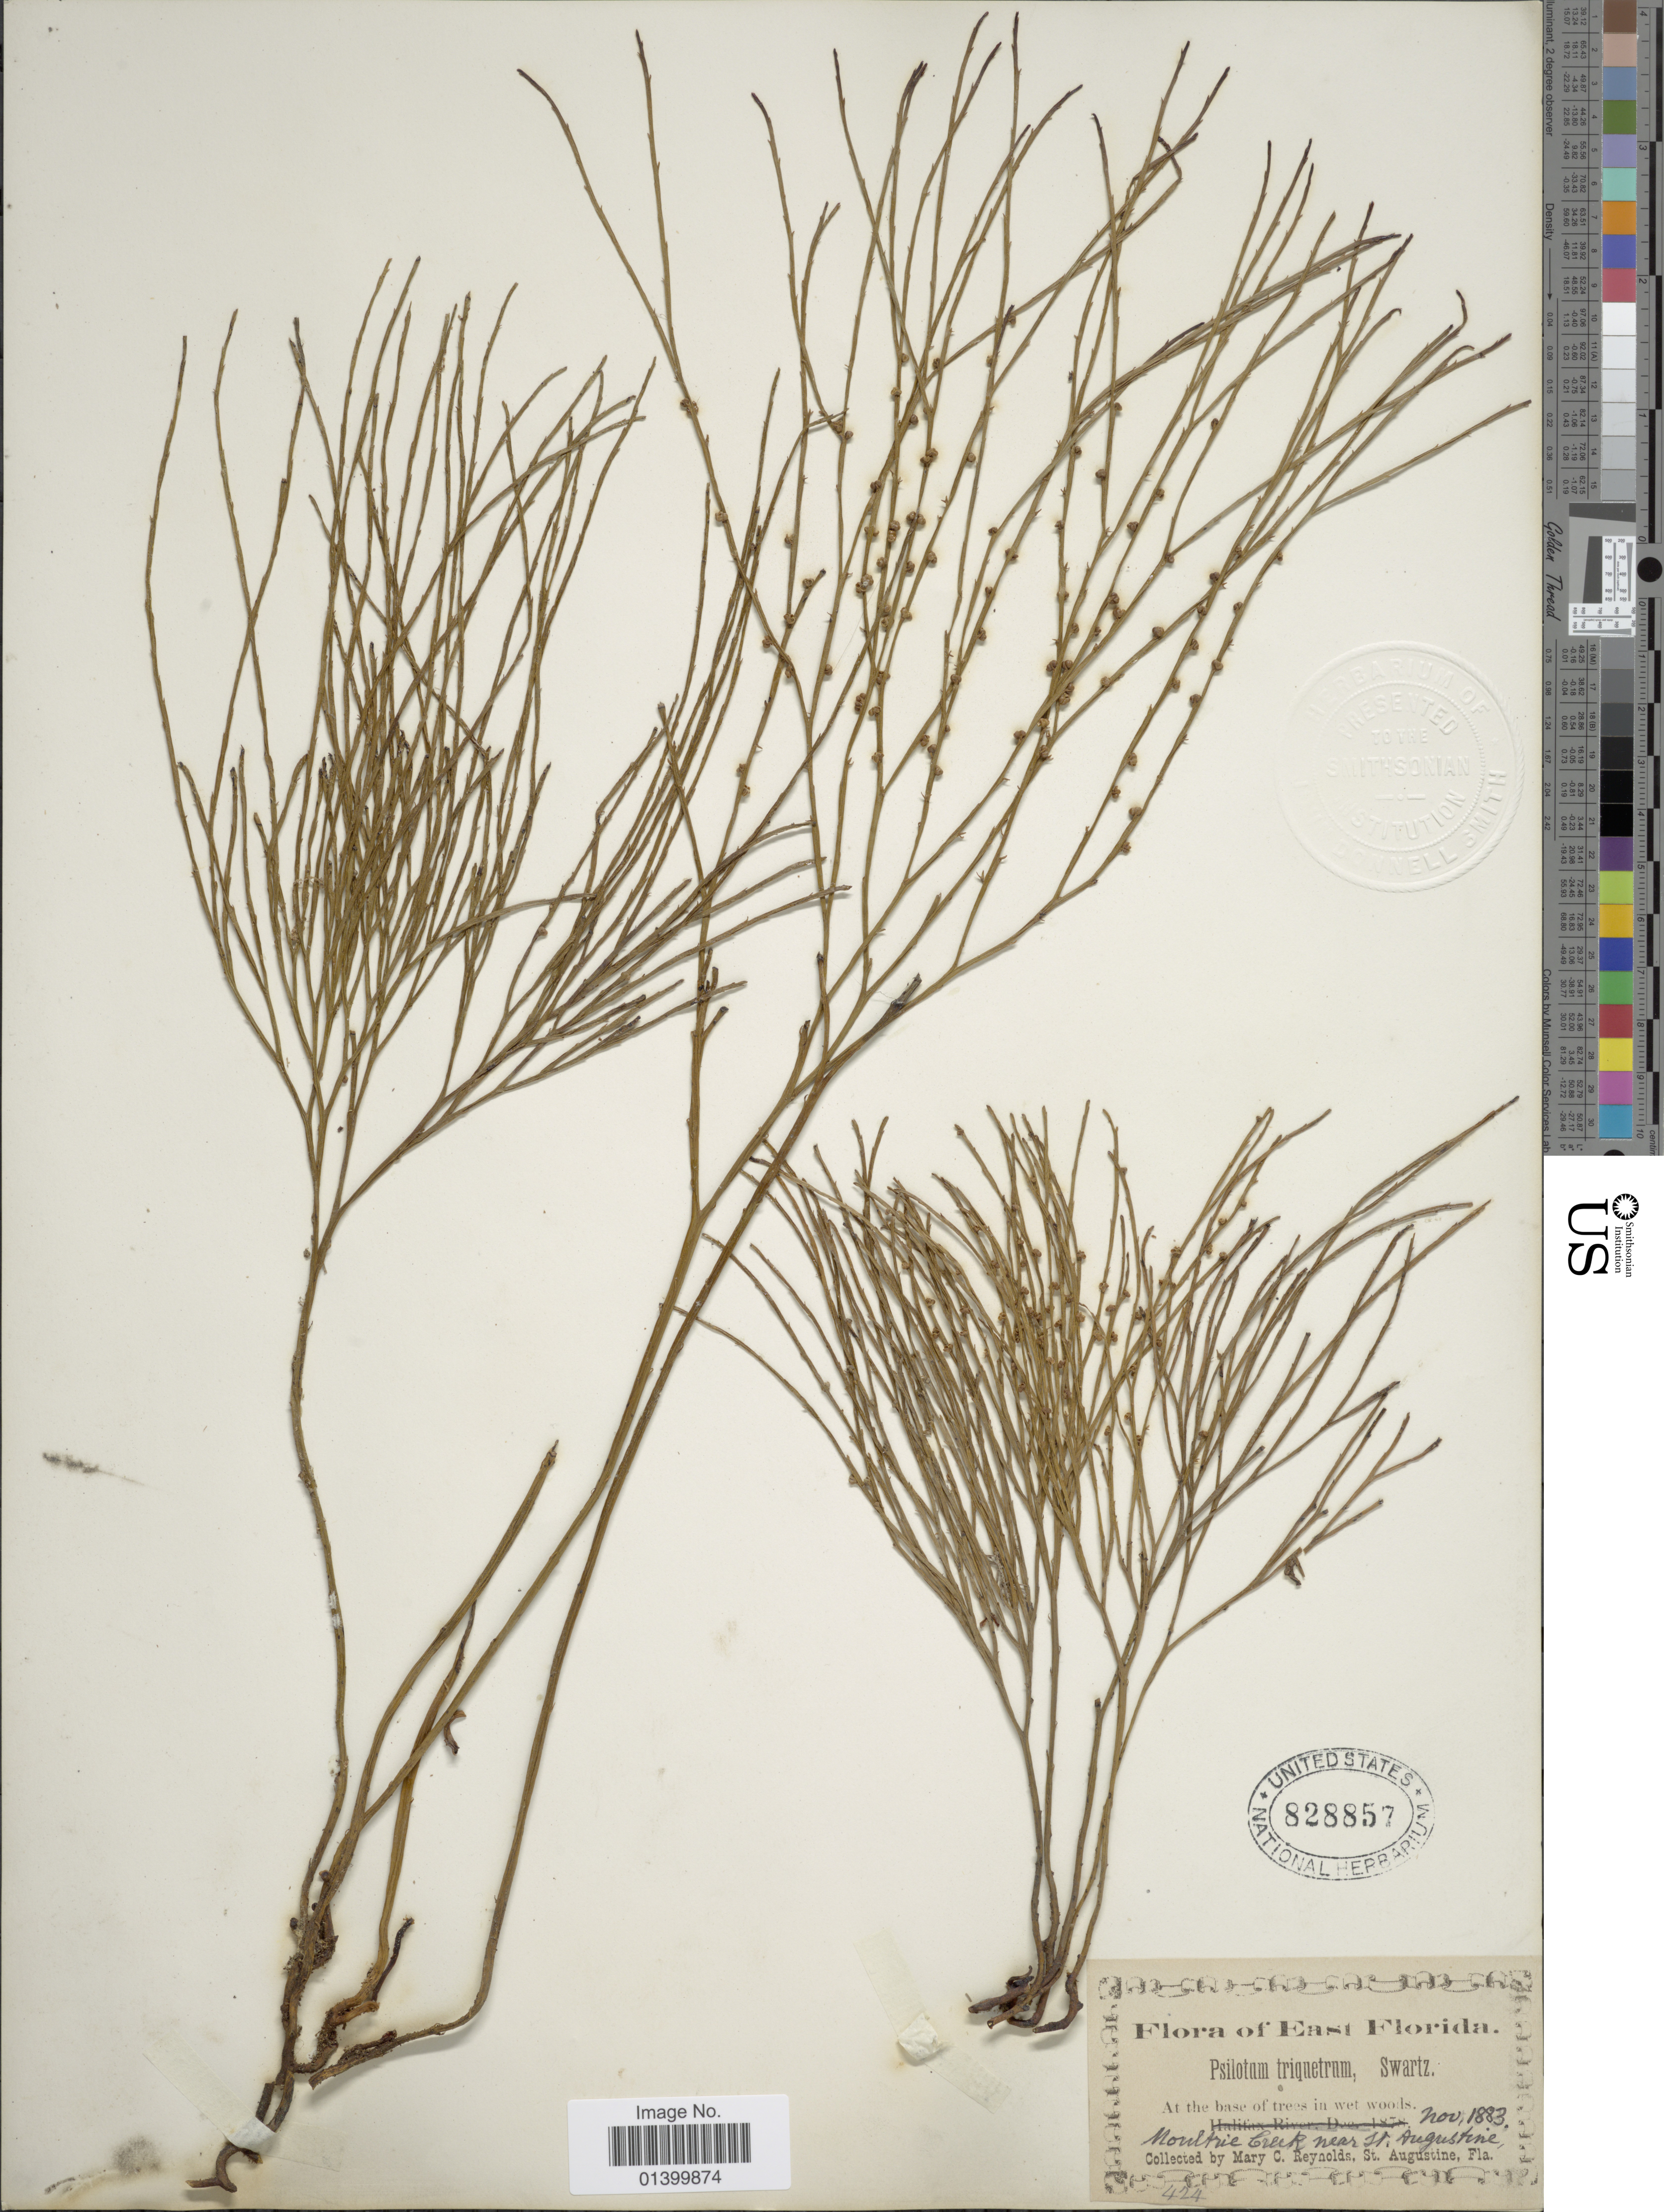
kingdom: Plantae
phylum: Tracheophyta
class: Polypodiopsida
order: Psilotales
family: Psilotaceae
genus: Psilotum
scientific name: Psilotum nudum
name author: (L.) P. Beauv.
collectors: M. Reynolds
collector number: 424*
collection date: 1883-11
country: United States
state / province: Florida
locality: East Florida. Moultrie Creek near St. Augustine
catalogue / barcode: US 828857